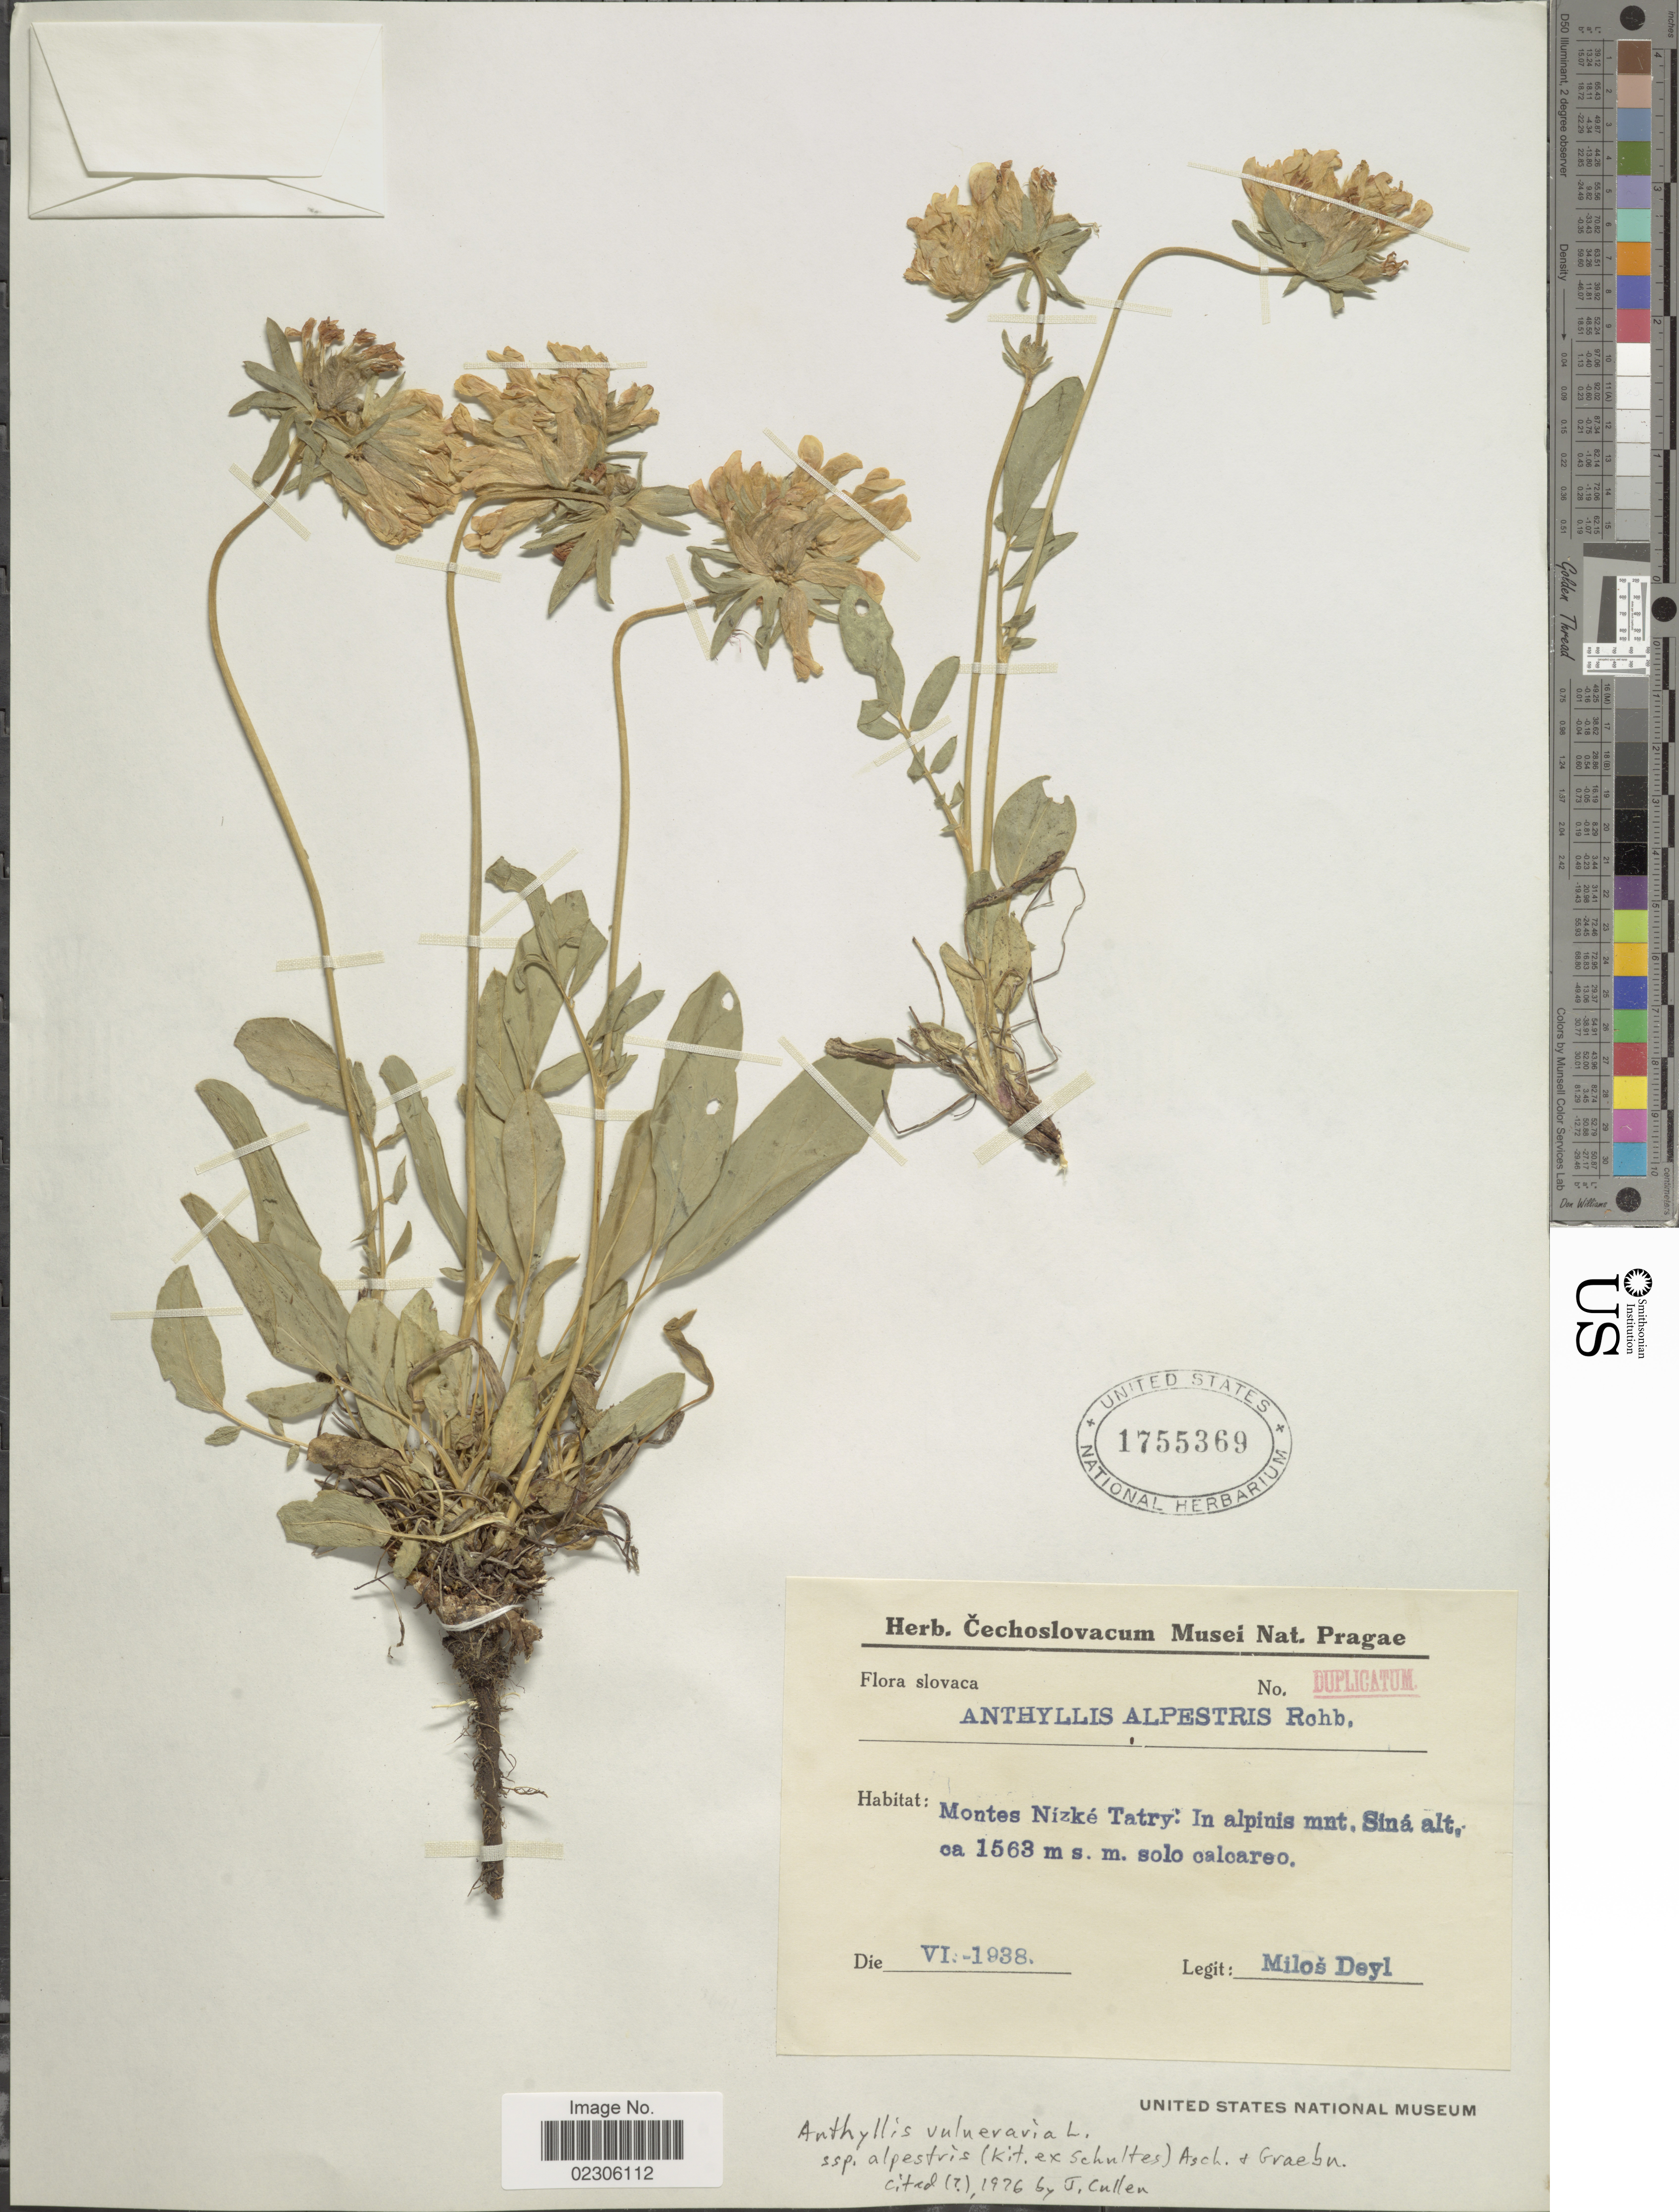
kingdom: Plantae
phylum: Tracheophyta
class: Magnoliopsida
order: Fabales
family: Fabaceae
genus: Anthyllis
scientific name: Anthyllis vulneraria subsp. alpestris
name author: Asch. & Graebn.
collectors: M. Deyl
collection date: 1938-06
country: Slovakia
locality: MOntes Nizke Tatry: In alpinis mnt,. Sina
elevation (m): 1563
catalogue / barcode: US 1755369